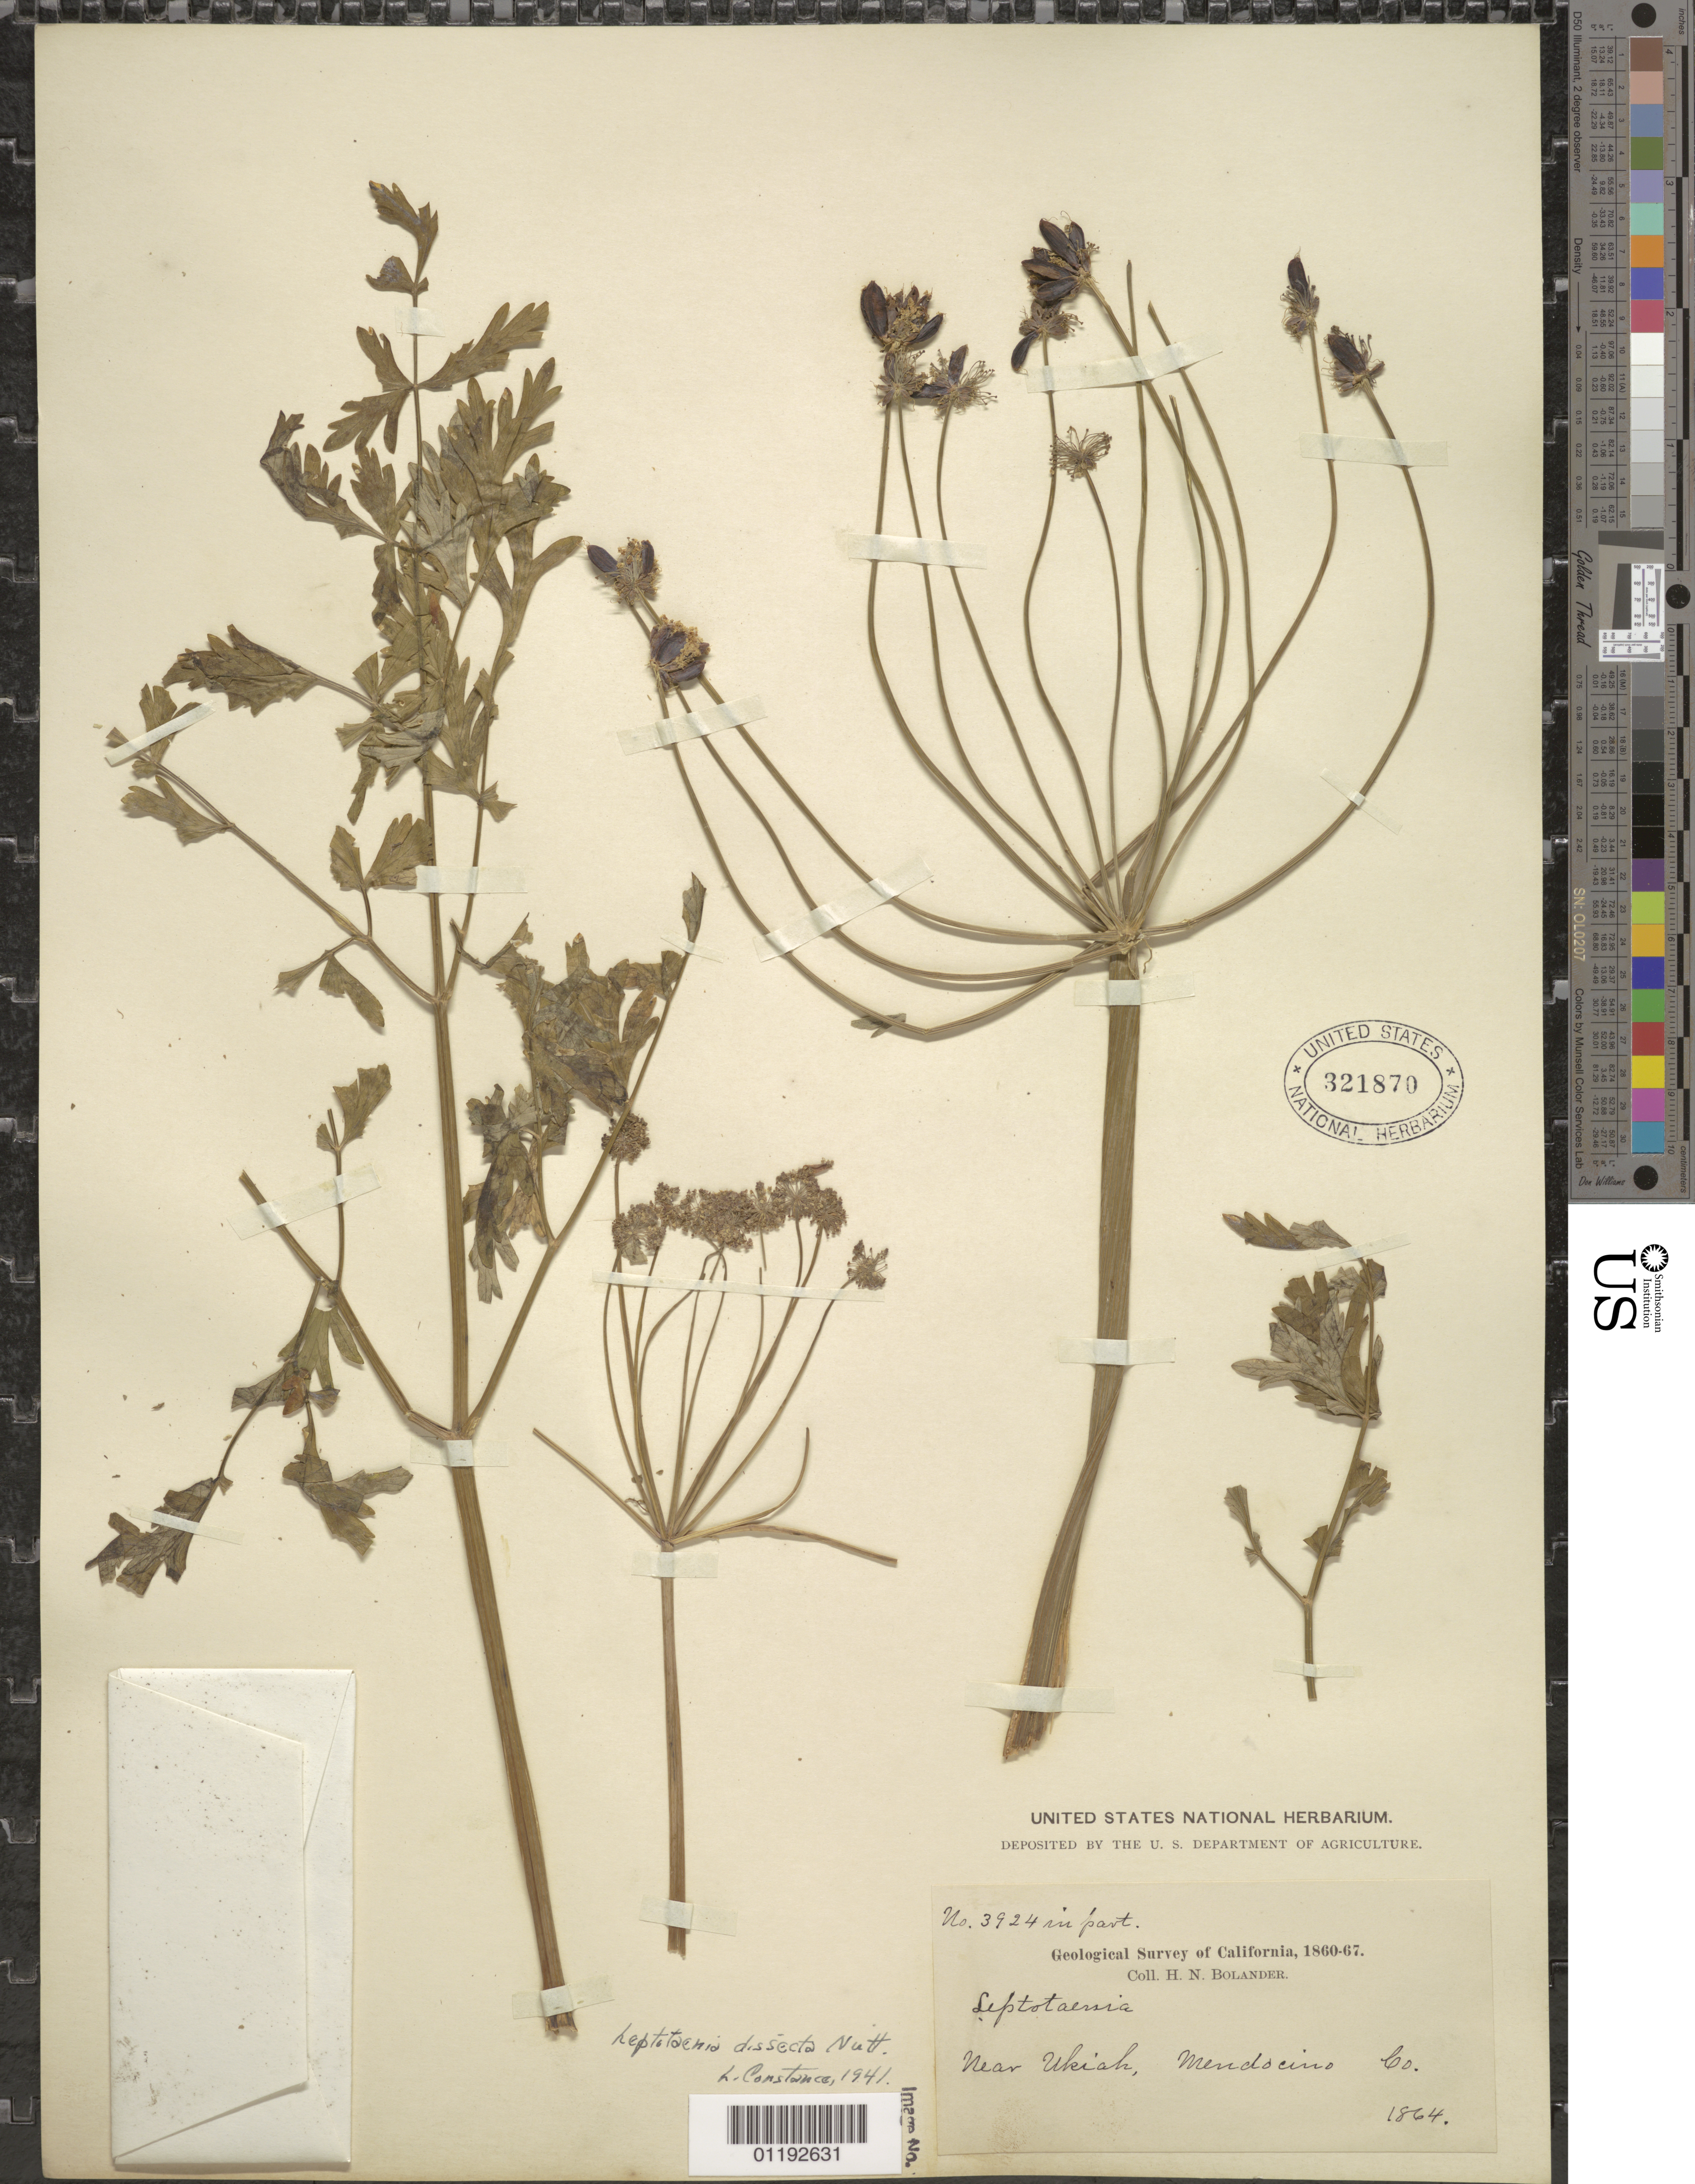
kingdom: Plantae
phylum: Tracheophyta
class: Magnoliopsida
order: Apiales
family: Apiaceae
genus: Lomatium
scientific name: Lomatium dissectum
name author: (Nutt.) Mathias & Constance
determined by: Constance, L., (UC), University of California Berkeley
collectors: H. Bolander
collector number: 3924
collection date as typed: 1864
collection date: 1864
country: United States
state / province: California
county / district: Mendocino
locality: Ukiah.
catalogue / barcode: US 321870